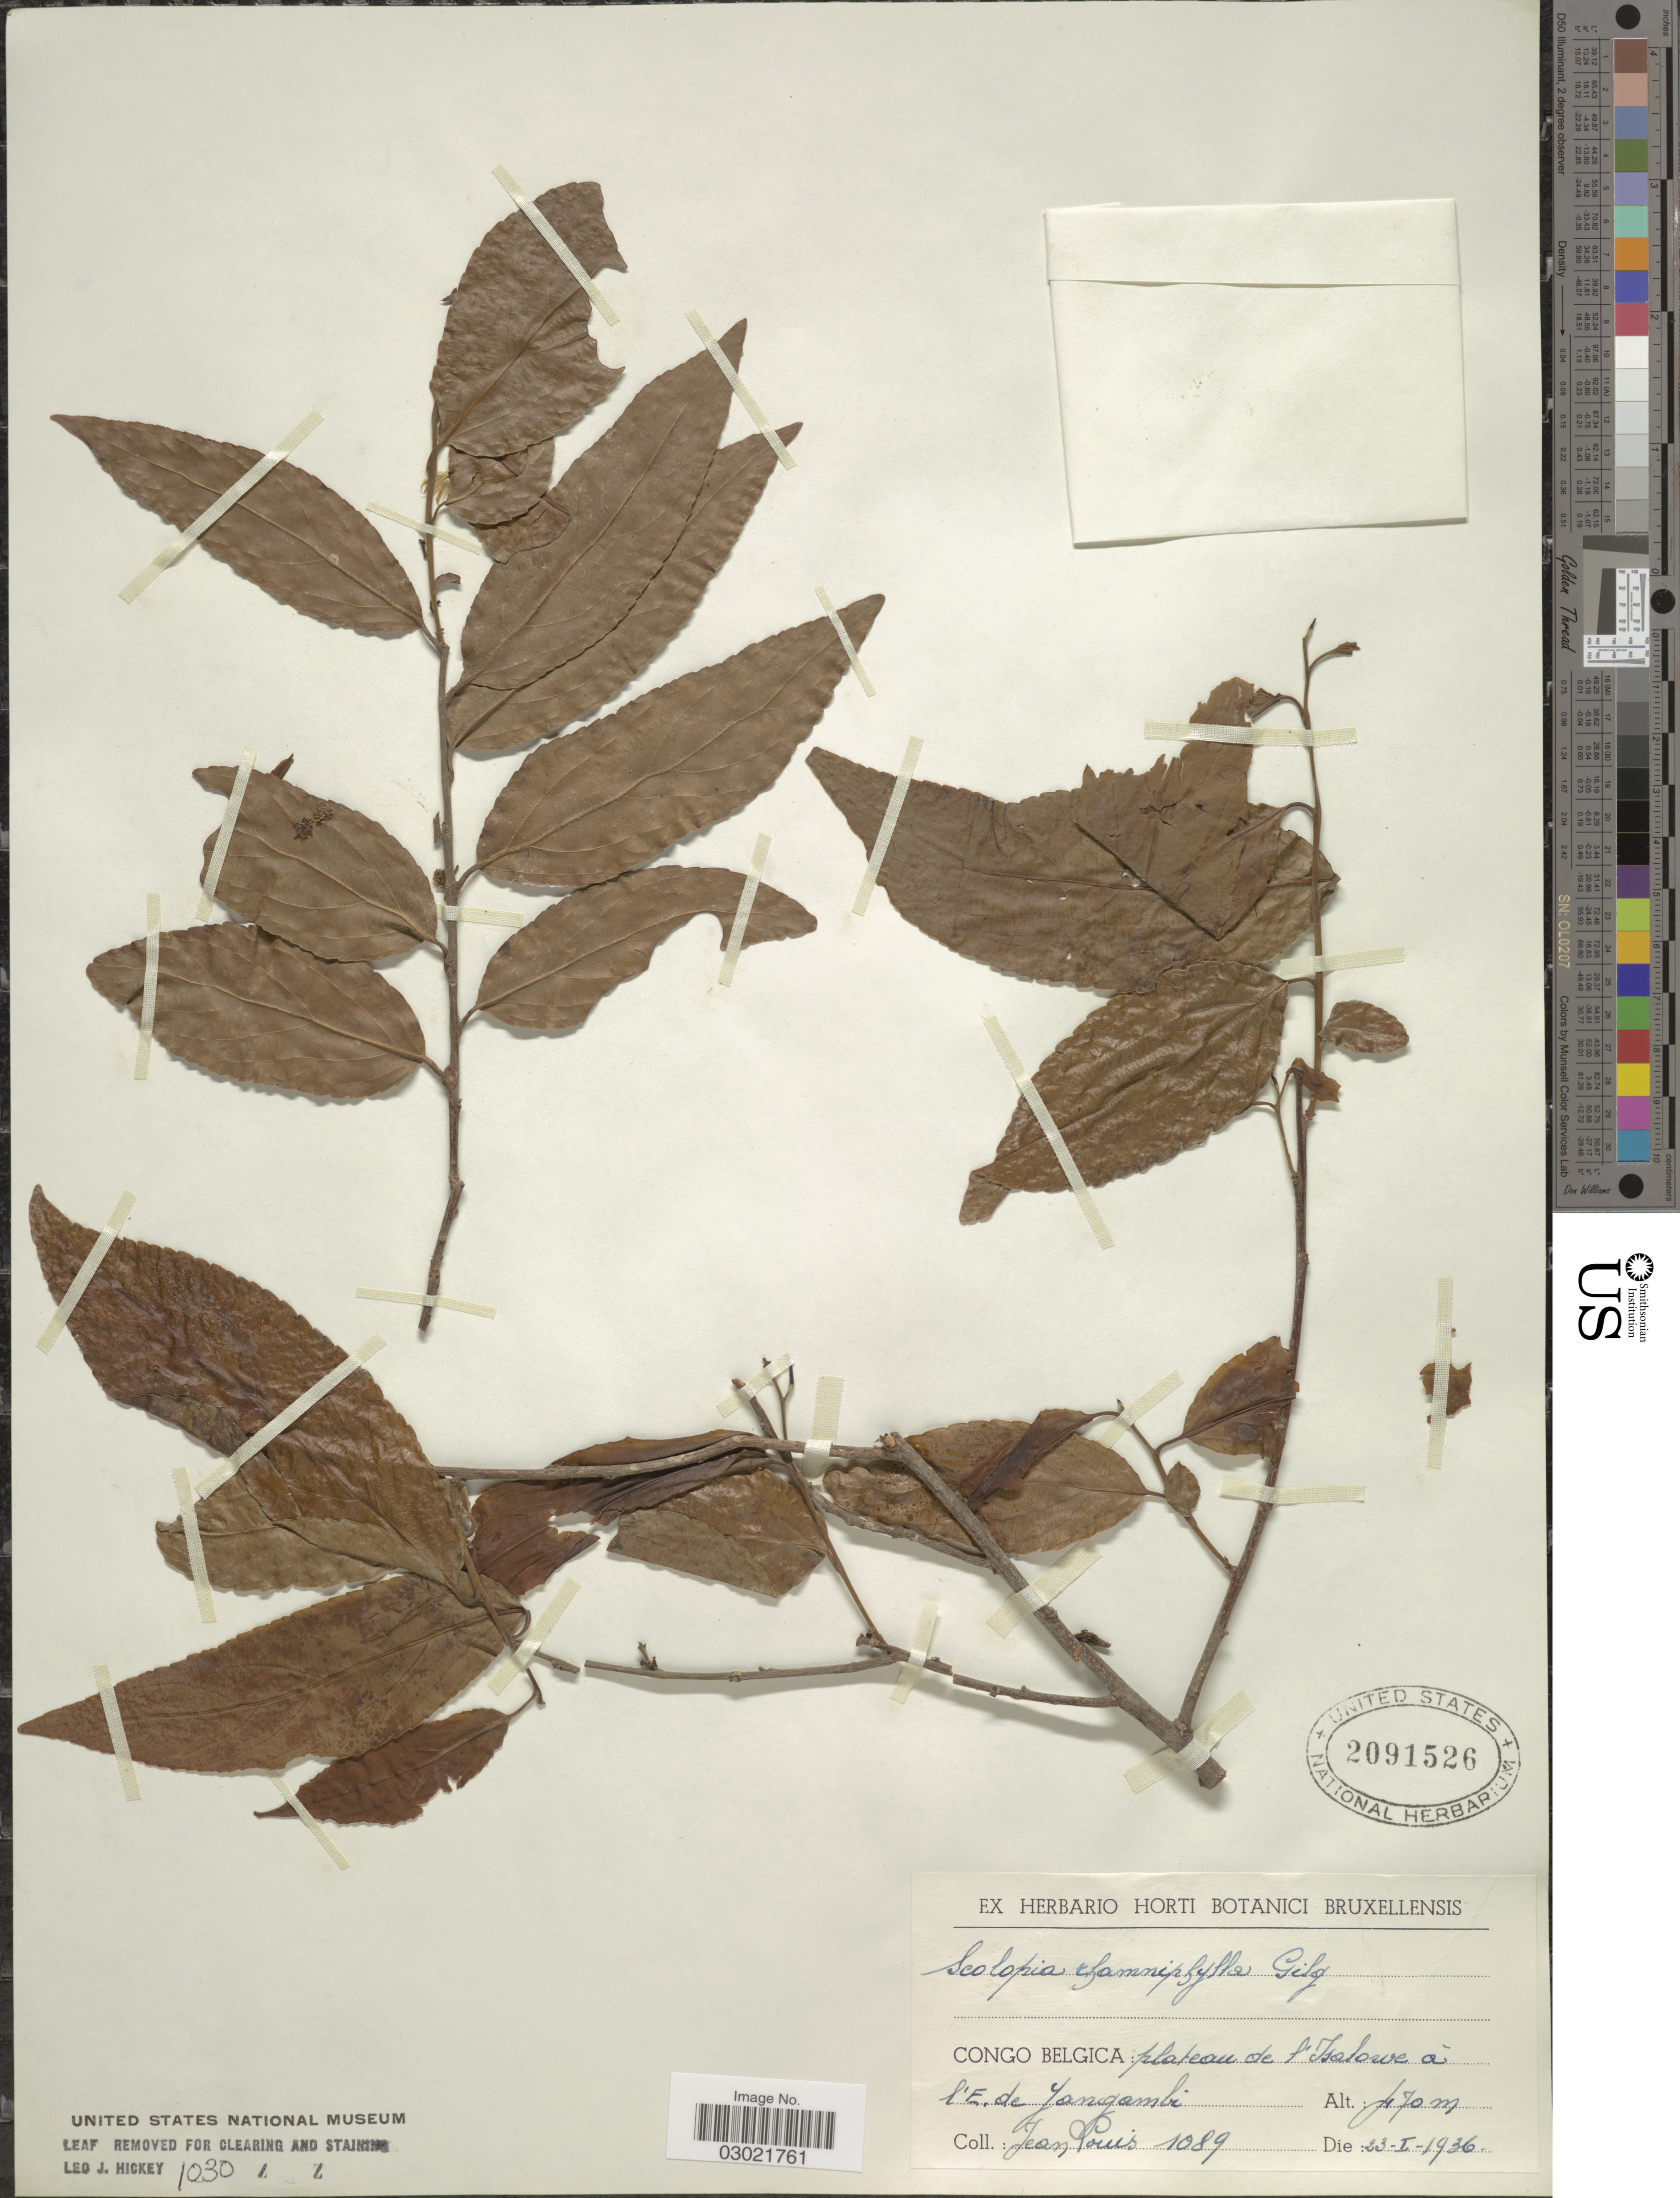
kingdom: Plantae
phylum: Tracheophyta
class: Magnoliopsida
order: Malpighiales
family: Salicaceae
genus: Scolopia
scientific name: Scolopia rhamniphylla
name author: Gilg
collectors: J. Louis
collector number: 1089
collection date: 1936-01-23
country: Congo, Democratic Republic of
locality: Congo Belgica: plateau de l'Isalowe á l' E. de Yangambi.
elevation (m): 470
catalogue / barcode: US 2091526